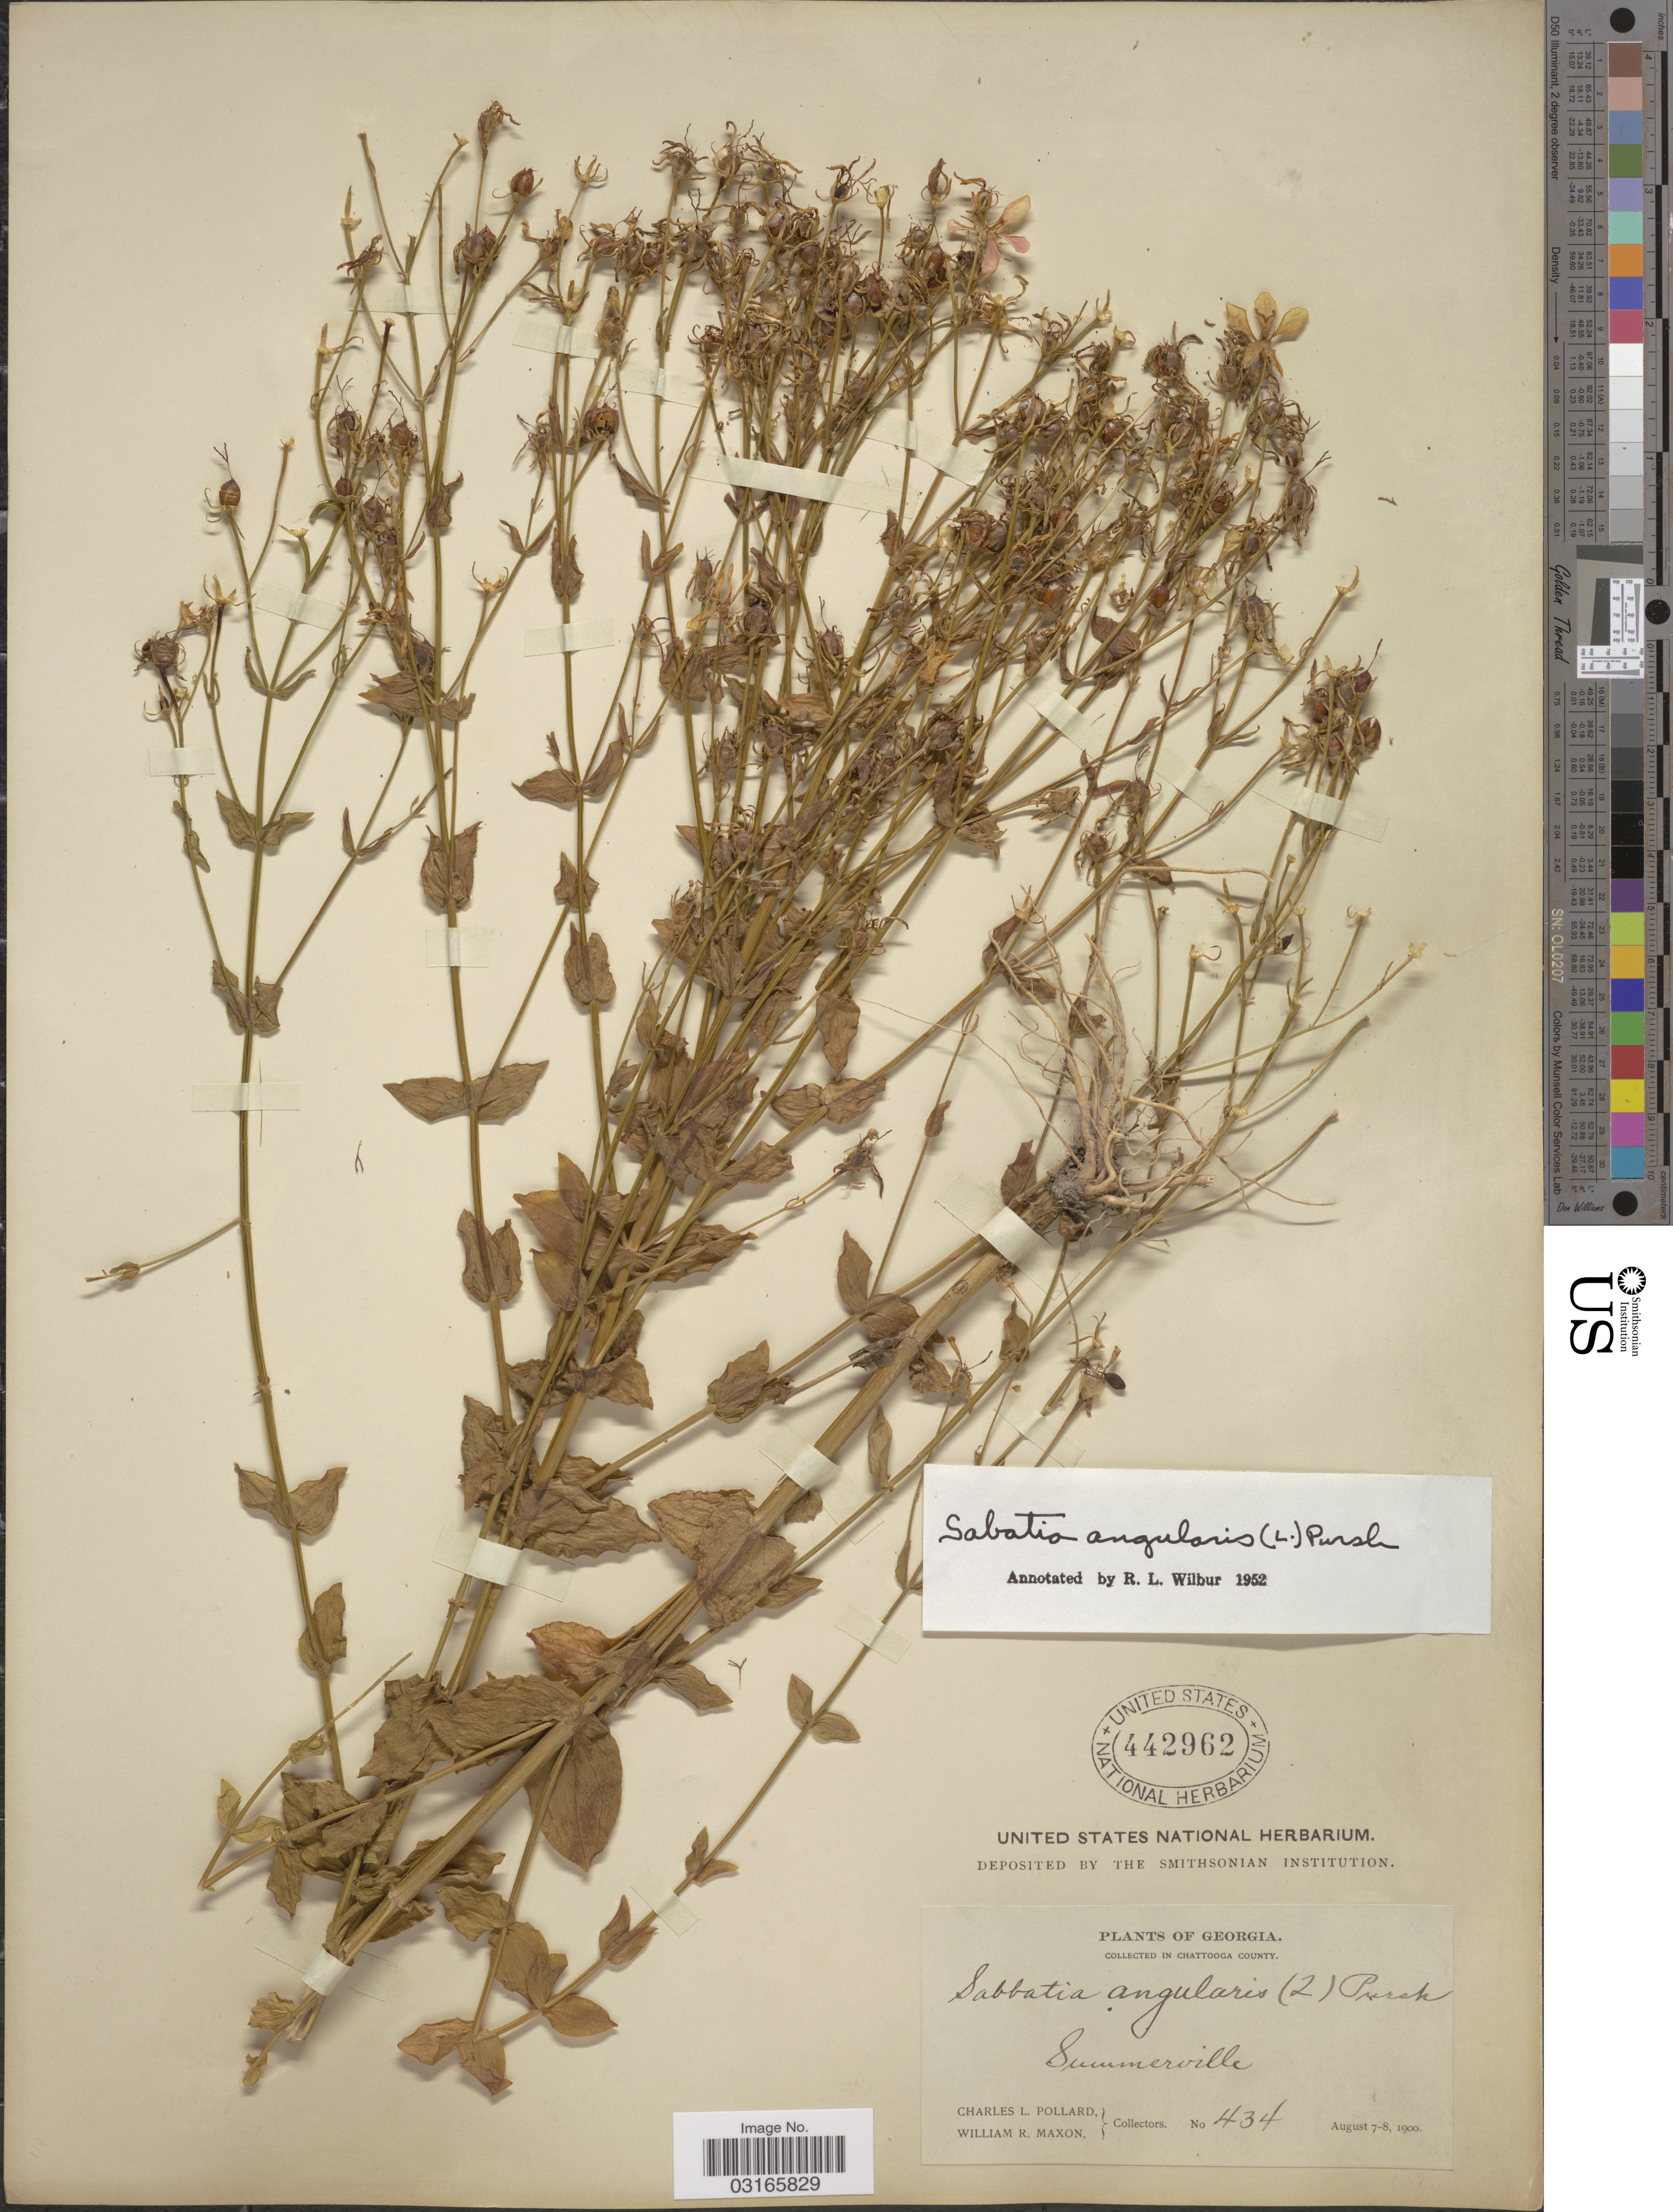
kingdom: Plantae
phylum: Tracheophyta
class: Magnoliopsida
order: Gentianales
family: Gentianaceae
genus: Sabatia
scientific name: Sabatia angularis (L.) Pursh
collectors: C. L. Pollard & W. R. Maxon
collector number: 434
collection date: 1900-08-07/1900-08-08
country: United States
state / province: Georgia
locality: Collected in Chattooga County. Summerville.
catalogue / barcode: US 442962